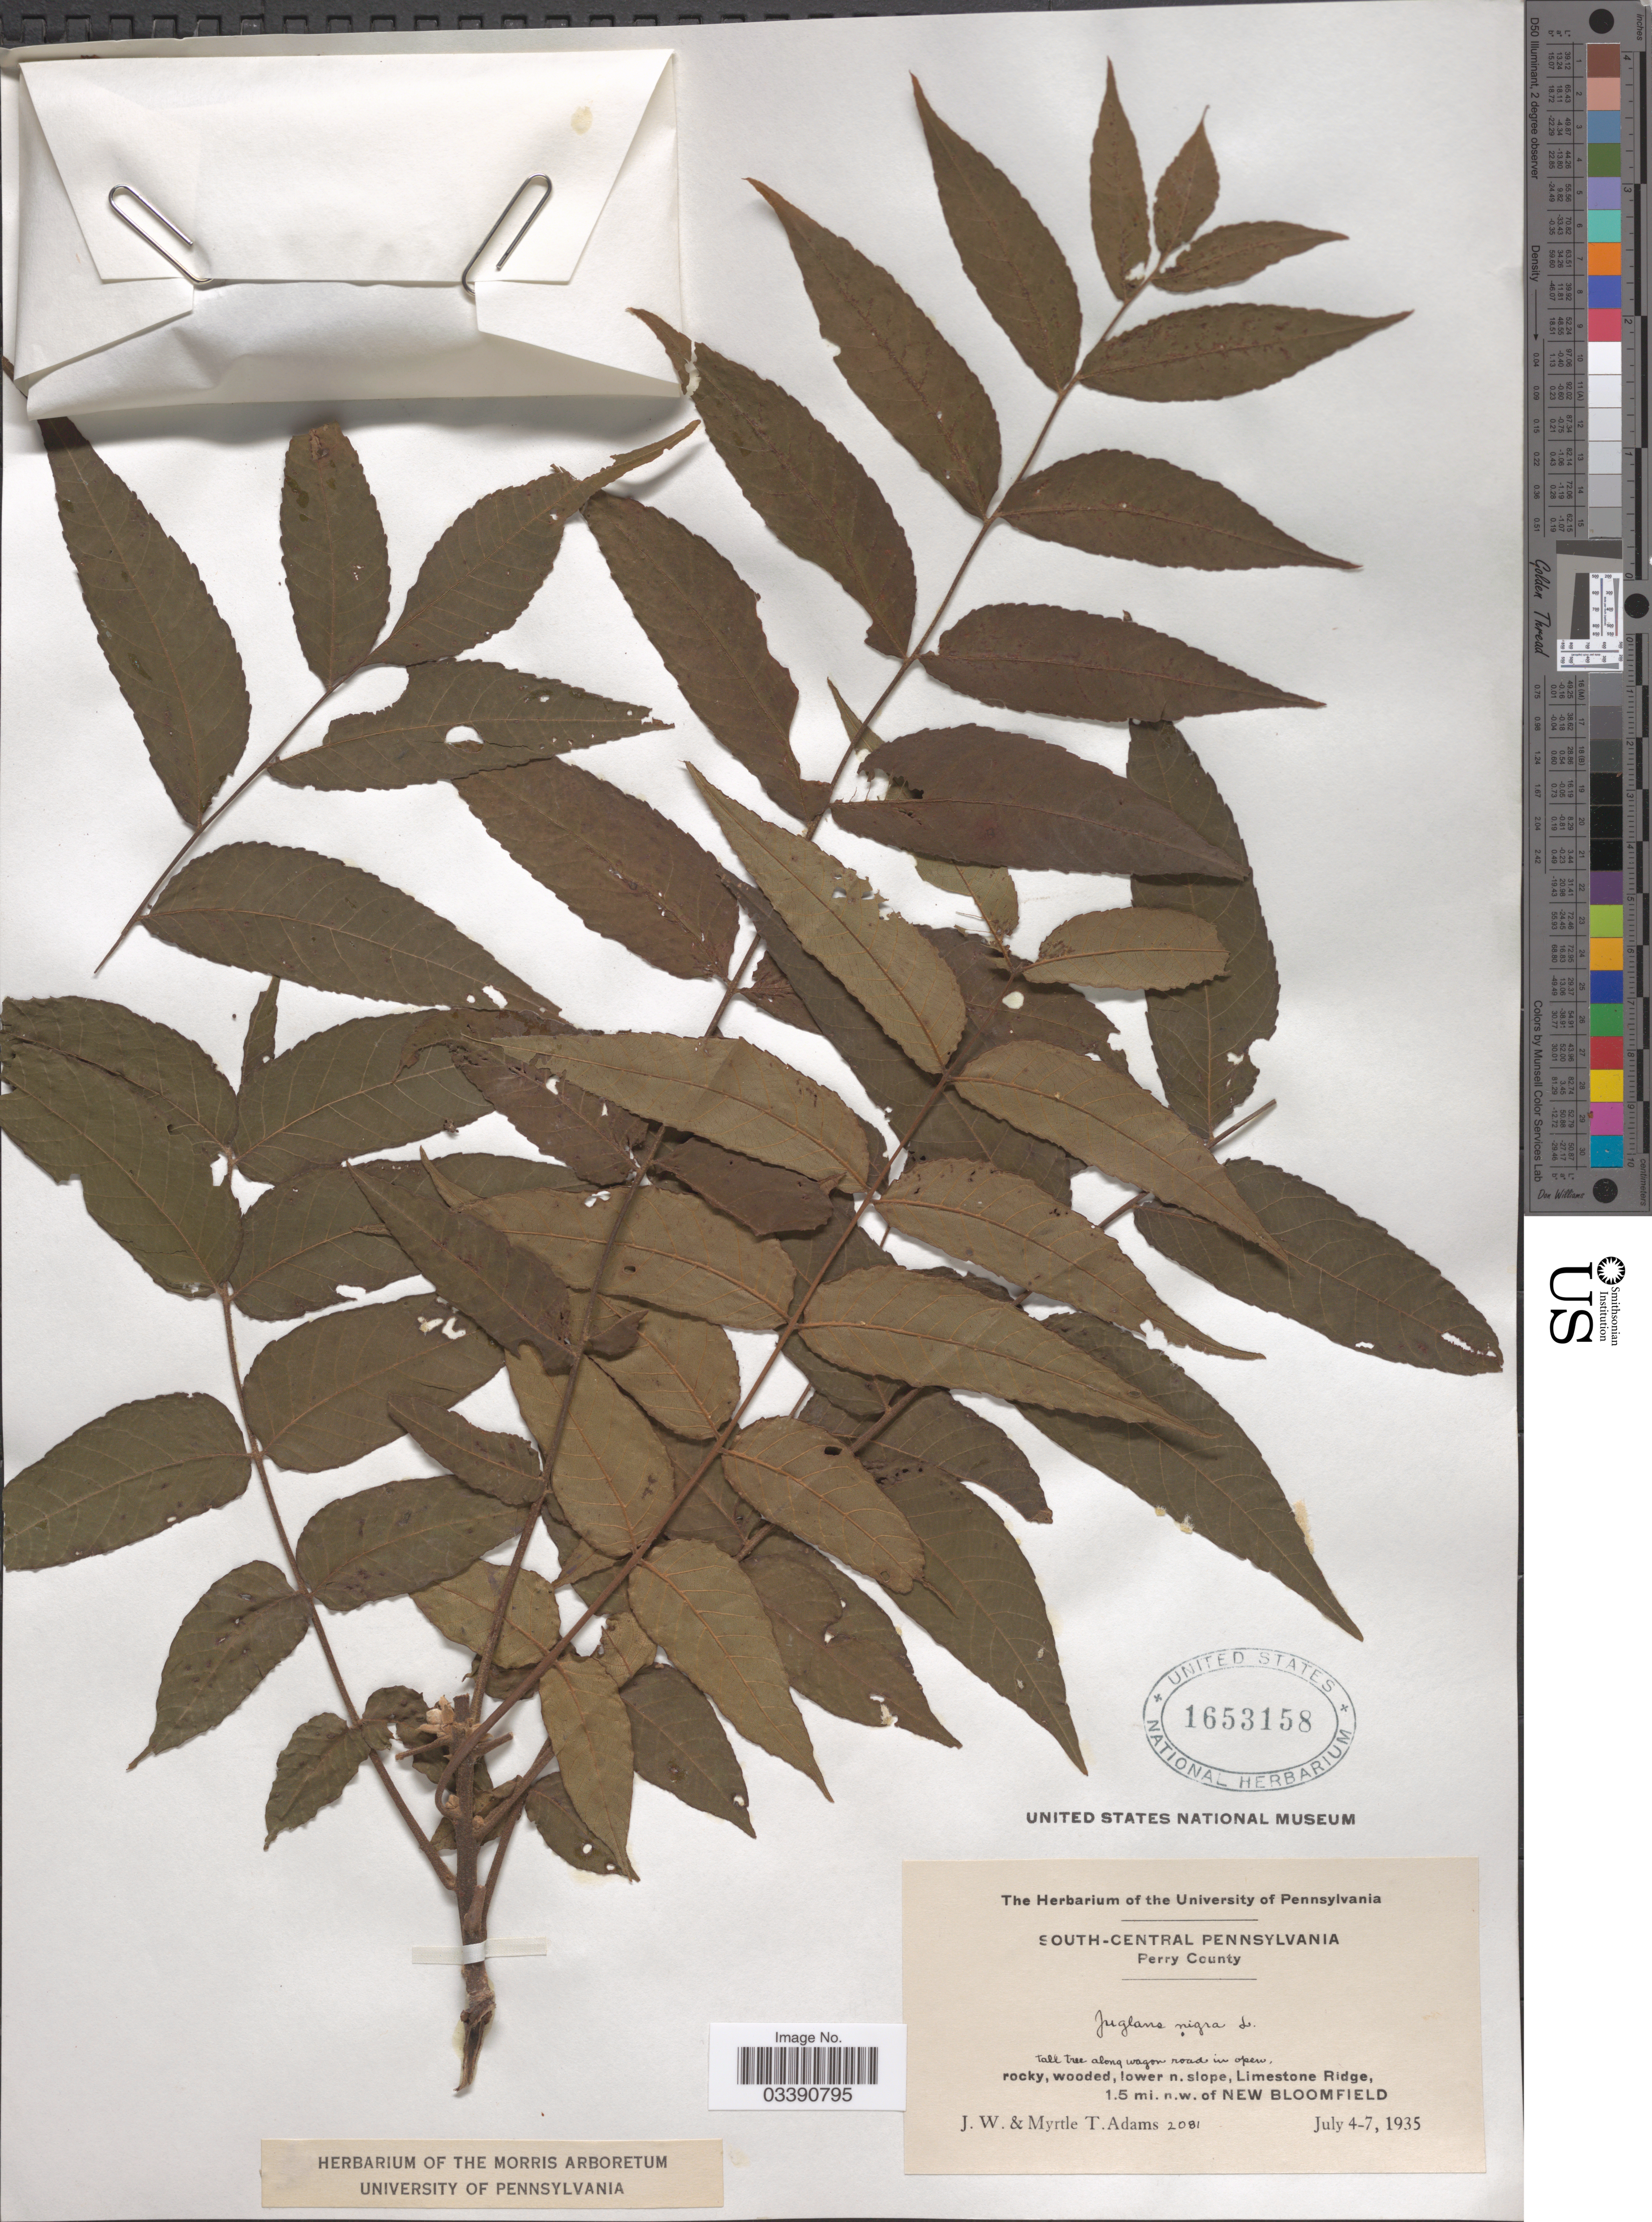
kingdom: Plantae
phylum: Tracheophyta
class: Magnoliopsida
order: Fagales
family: Juglandaceae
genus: Juglans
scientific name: Juglans nigra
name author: L.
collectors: J. Adams & M. T. Adams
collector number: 2081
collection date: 1935-07-04/1935-07-07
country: United States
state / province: Pennsylvania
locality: South-Central Pennsylvania. Perry County. Lower n. slope, Limestone Ridge, 1.5 mi. n.w. of New Bloomfield.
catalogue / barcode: US 1653158